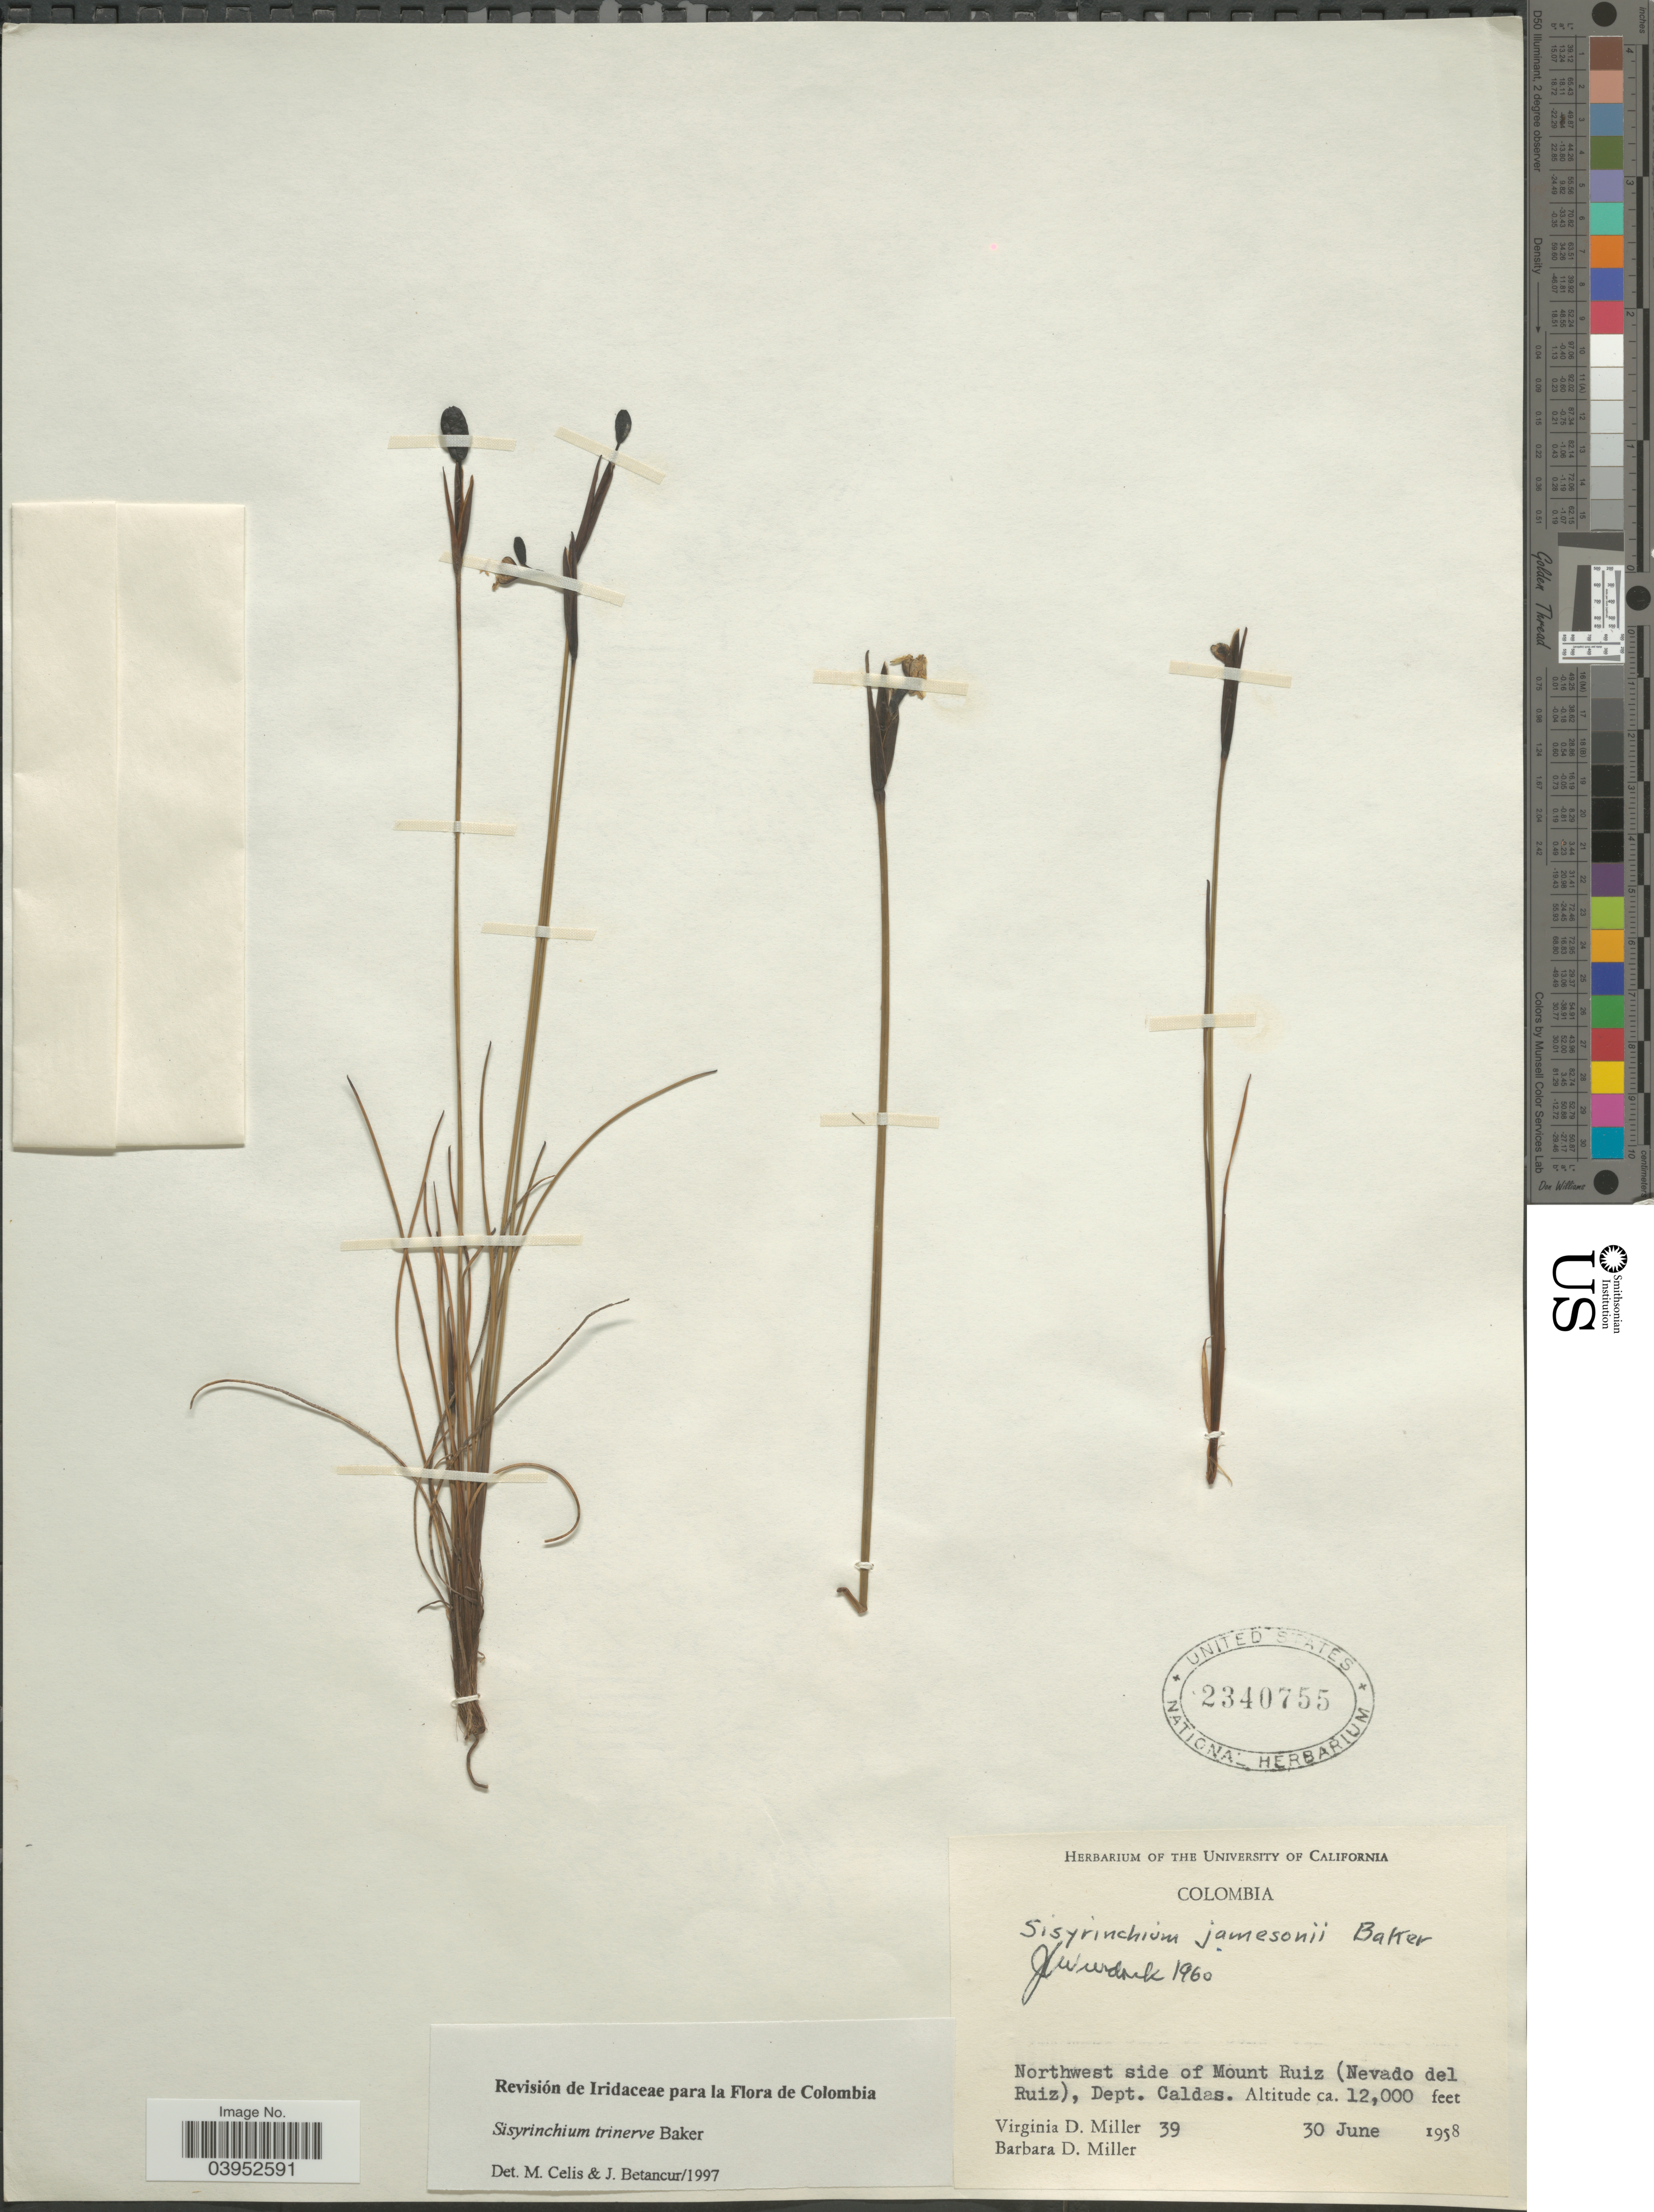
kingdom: Plantae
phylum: Tracheophyta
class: Liliopsida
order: Asparagales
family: Iridaceae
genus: Sisyrinchium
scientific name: Sisyrinchium trinerve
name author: Baker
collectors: V. D. Miller & B. D. Miller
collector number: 39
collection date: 1958-06-30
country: Colombia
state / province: Caldas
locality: Northwest side of Mount Ruiz (Nevado del Ruiz), Dept. Caldas.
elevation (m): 3658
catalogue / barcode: US 2340755